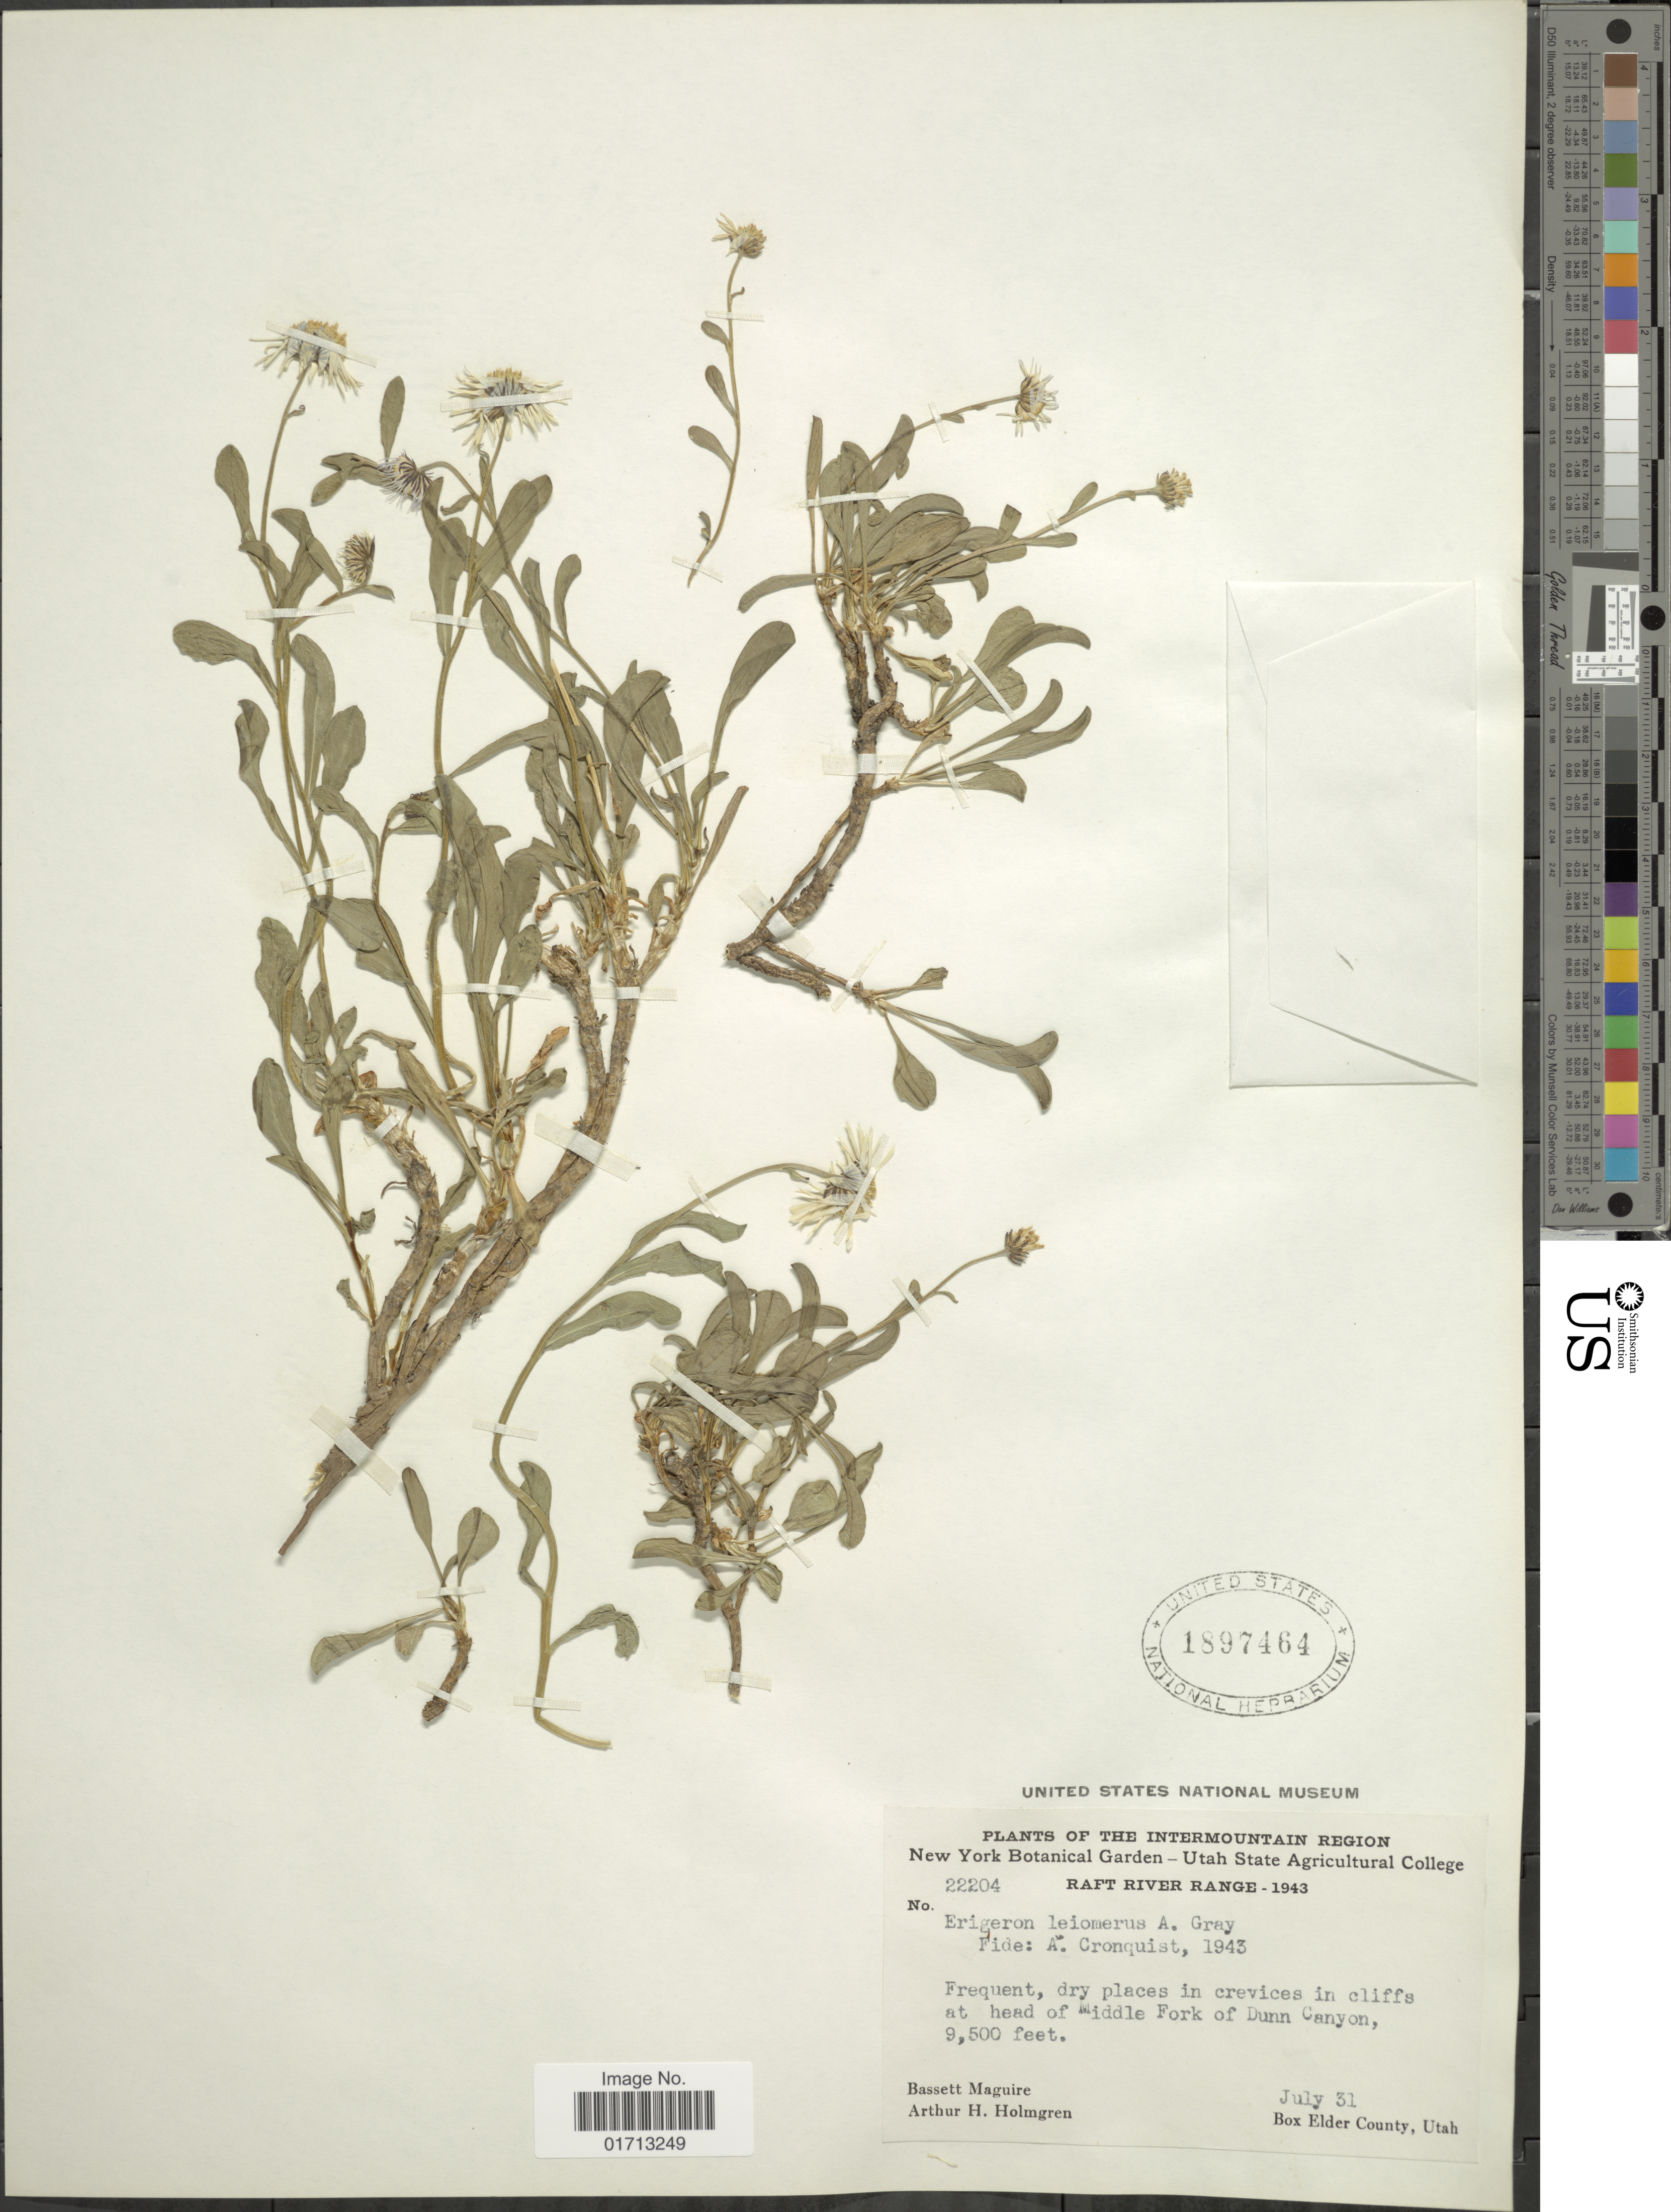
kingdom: Plantae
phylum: Tracheophyta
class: Magnoliopsida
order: Asterales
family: Asteraceae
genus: Erigeron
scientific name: Erigeron leiomerus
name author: A. Gray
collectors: B. Maguire & A. H. Holmgren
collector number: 22204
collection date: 1943-07-31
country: United States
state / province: Utah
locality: Raft River Range. at head of Middle Fork of Dunn Canyon. Box Elder County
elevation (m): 2896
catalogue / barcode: US 1897464